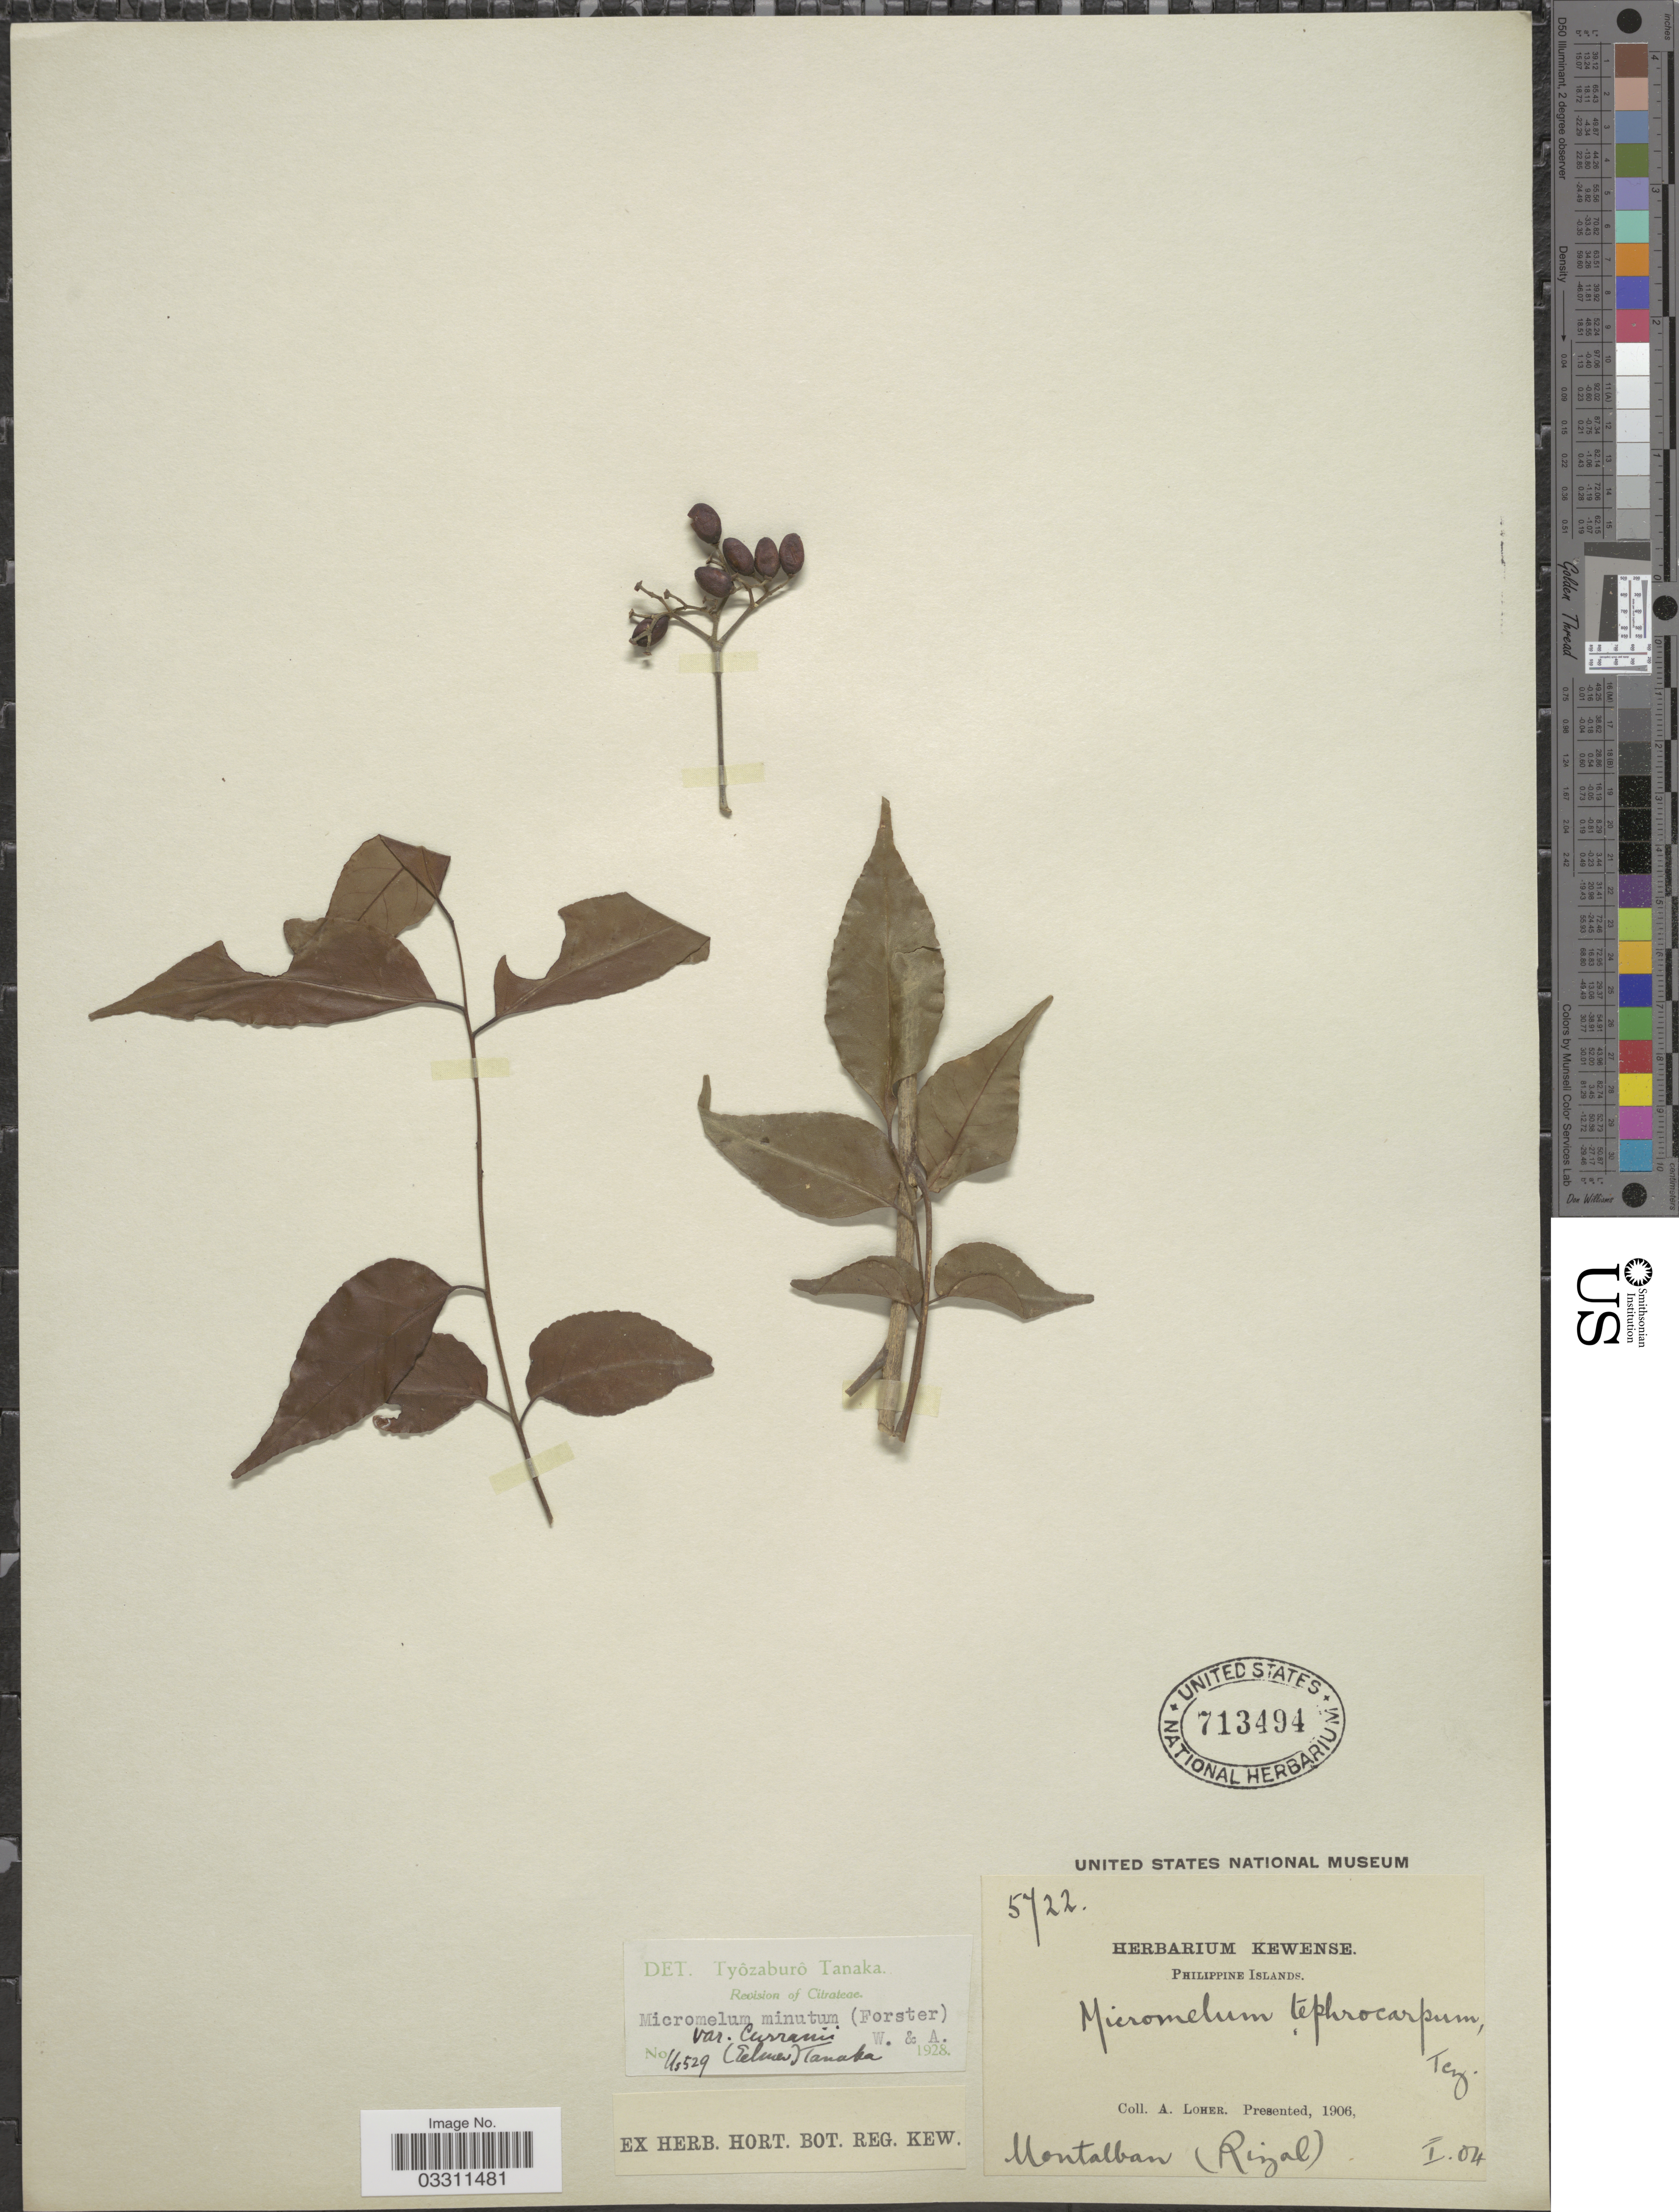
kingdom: Plantae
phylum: Tracheophyta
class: Magnoliopsida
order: Sapindales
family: Rutaceae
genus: Micromelum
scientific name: Micromelum minutum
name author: (G. Forst.) Wight & Arn.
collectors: A. Loher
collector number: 5722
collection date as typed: Transcribed d/m/y: /10/4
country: Philippines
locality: Montalban (Rizal).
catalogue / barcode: US 713494